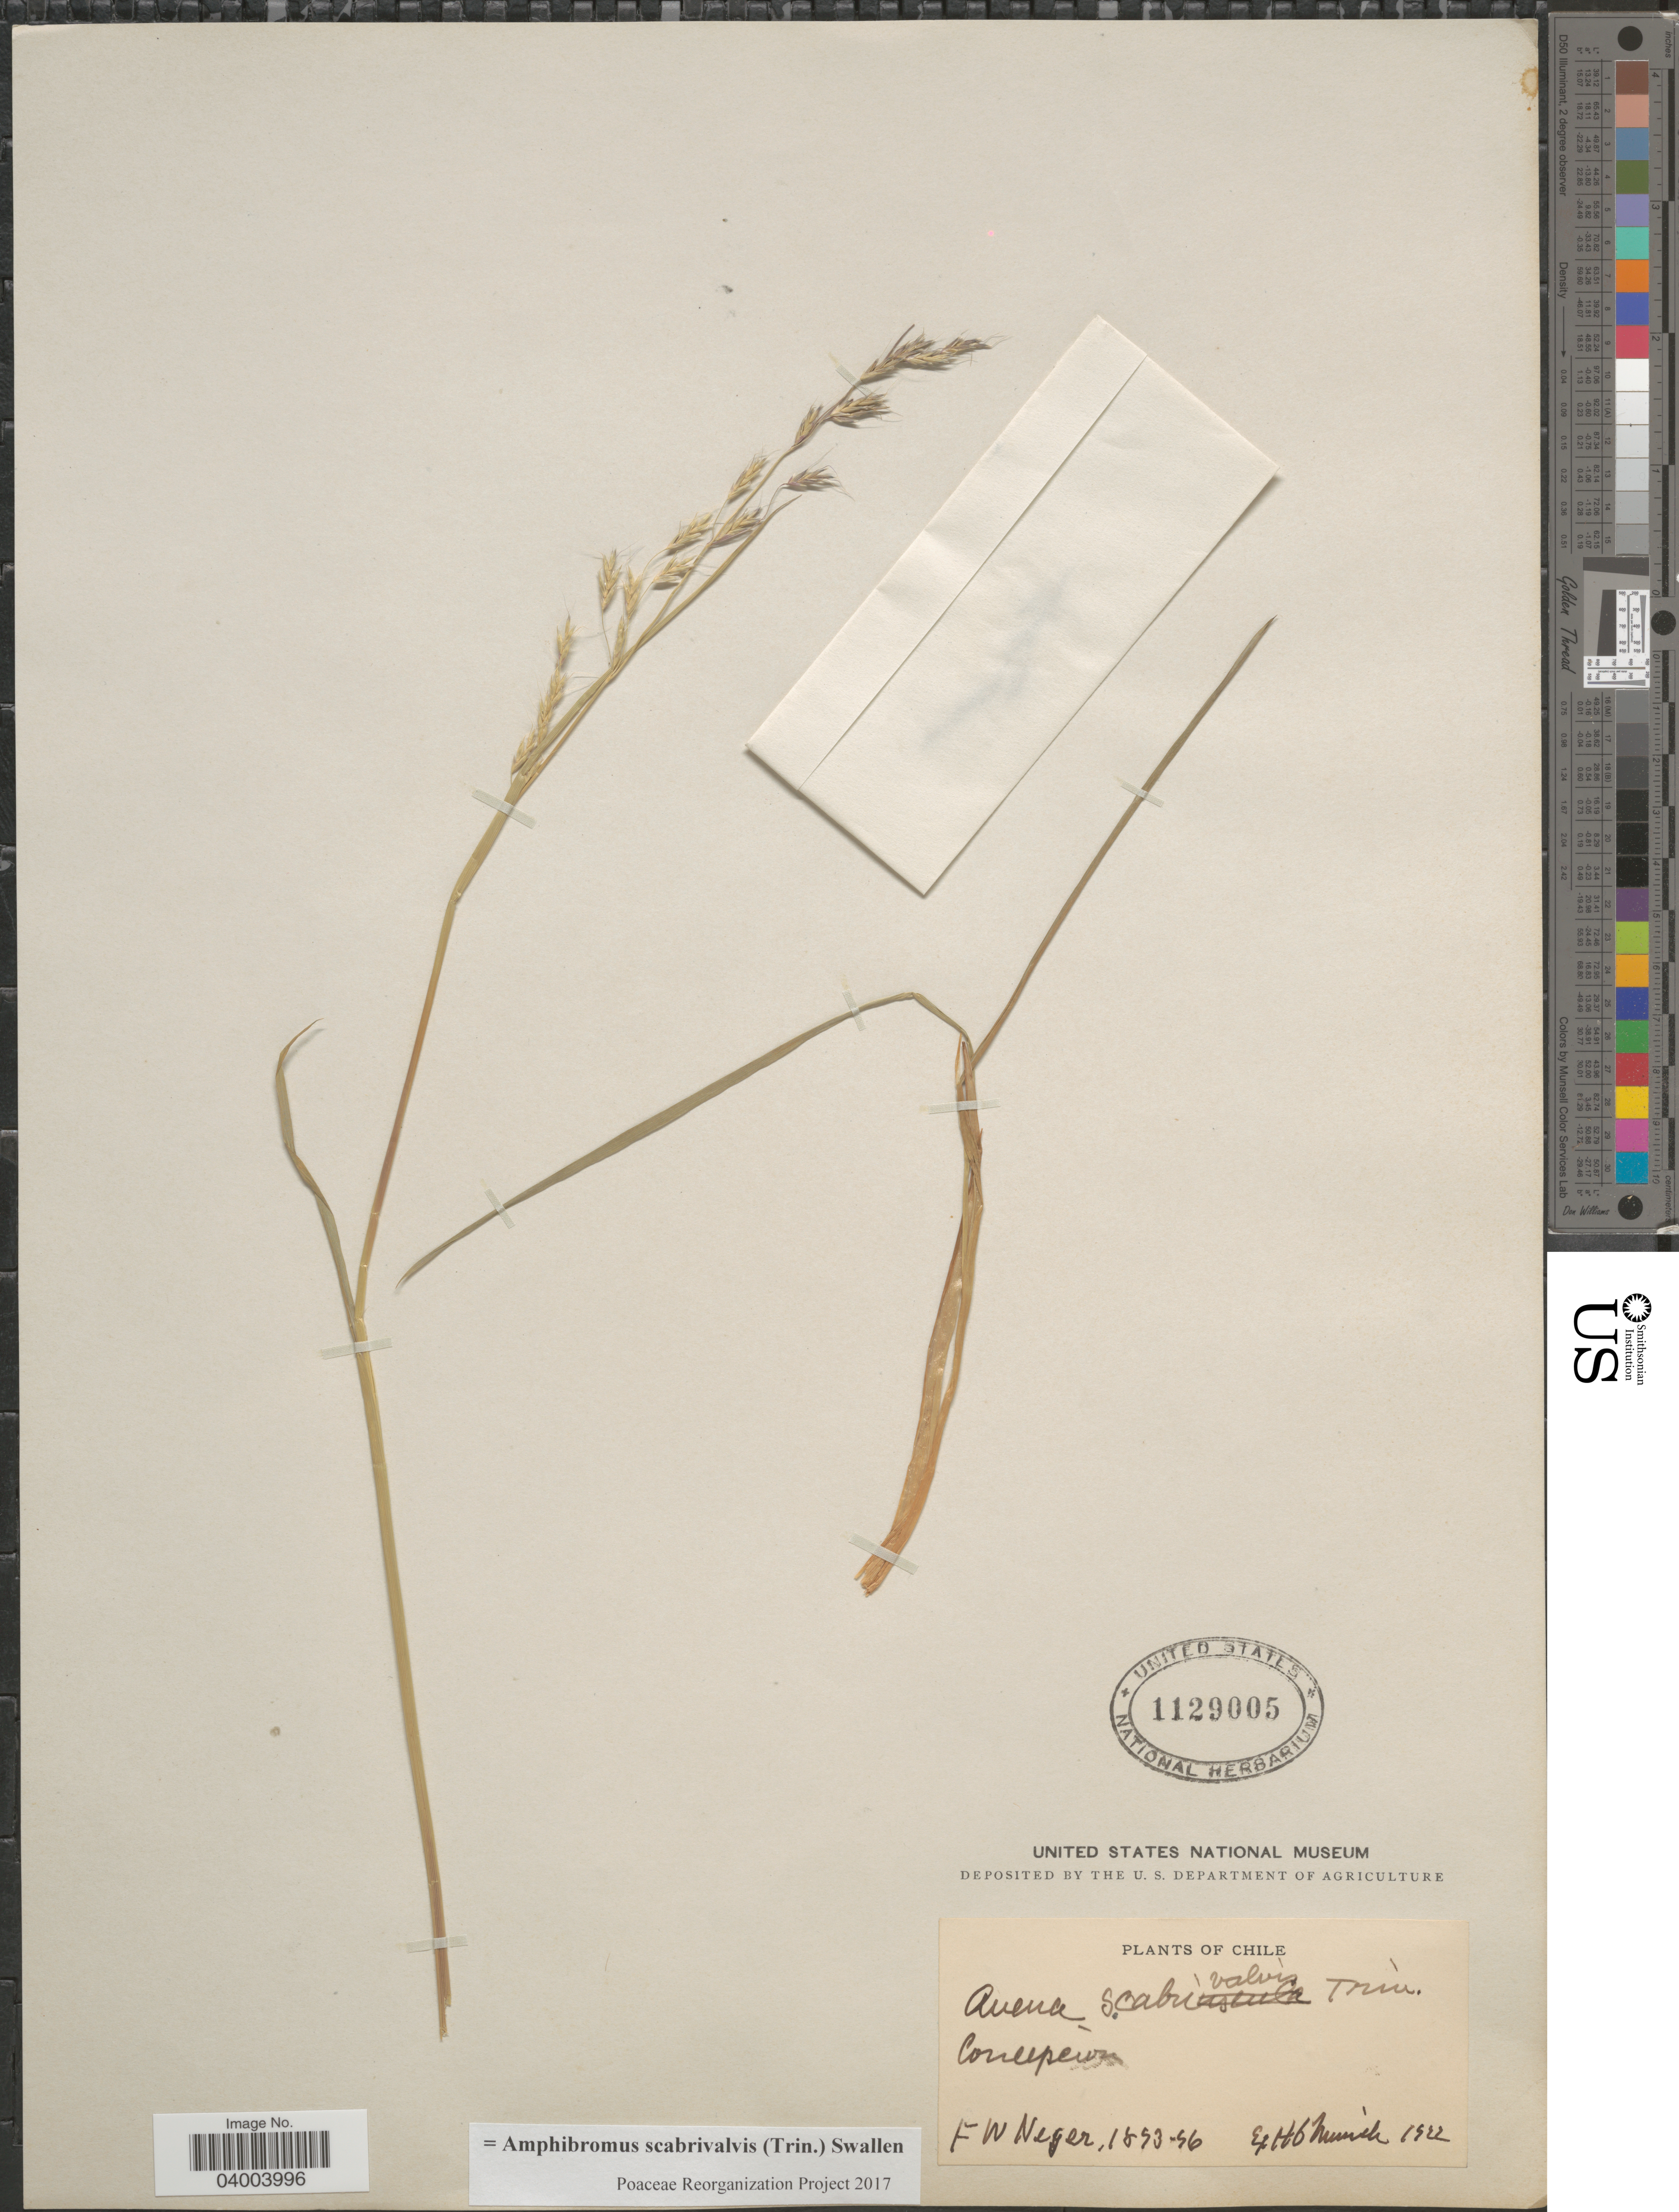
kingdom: Plantae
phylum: Tracheophyta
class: Liliopsida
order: Poales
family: Poaceae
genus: Amphibromus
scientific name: Amphibromus scabrivalvis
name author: (Trin.) Swallen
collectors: F. Neger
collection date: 1893/1896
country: Chile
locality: Concepcion.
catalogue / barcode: US 1129005